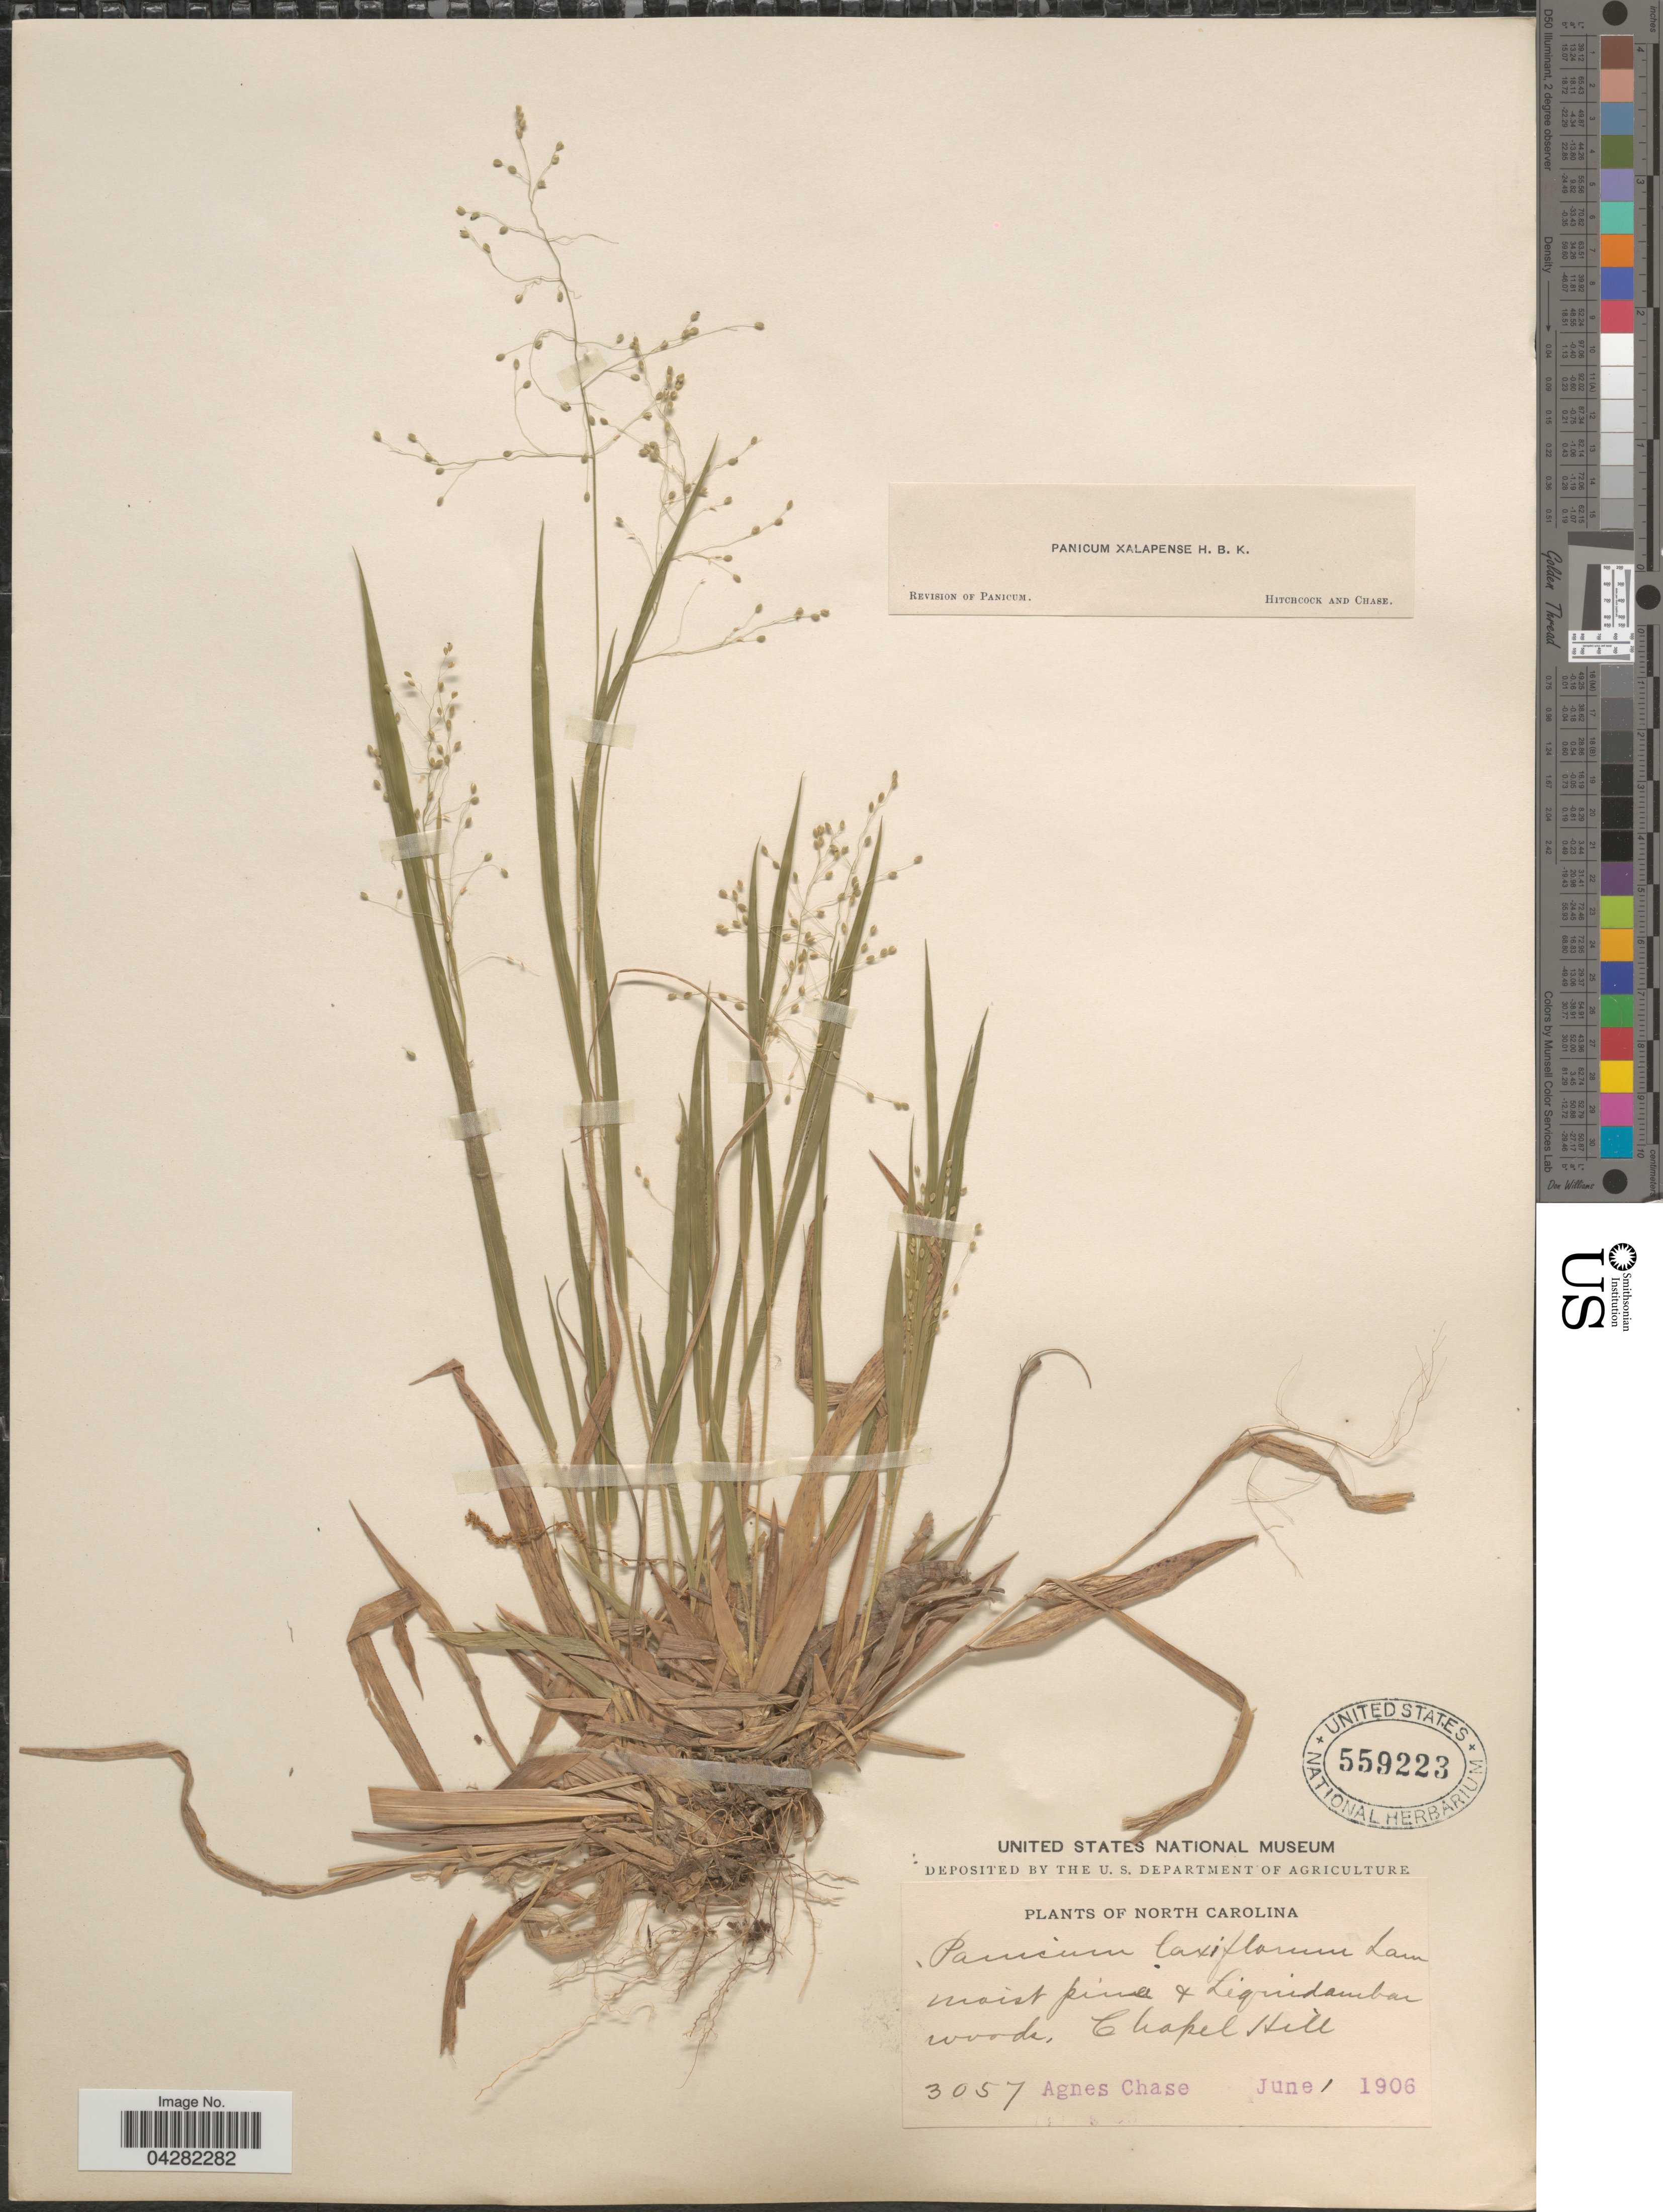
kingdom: Plantae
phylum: Tracheophyta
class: Liliopsida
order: Poales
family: Poaceae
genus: Dichanthelium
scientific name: Dichanthelium laxiflorum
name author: (Lam.) Gould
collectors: A. Chase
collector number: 3057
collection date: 1906-06-01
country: United States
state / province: North Carolina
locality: Chapel Hill.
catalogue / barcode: US 559223